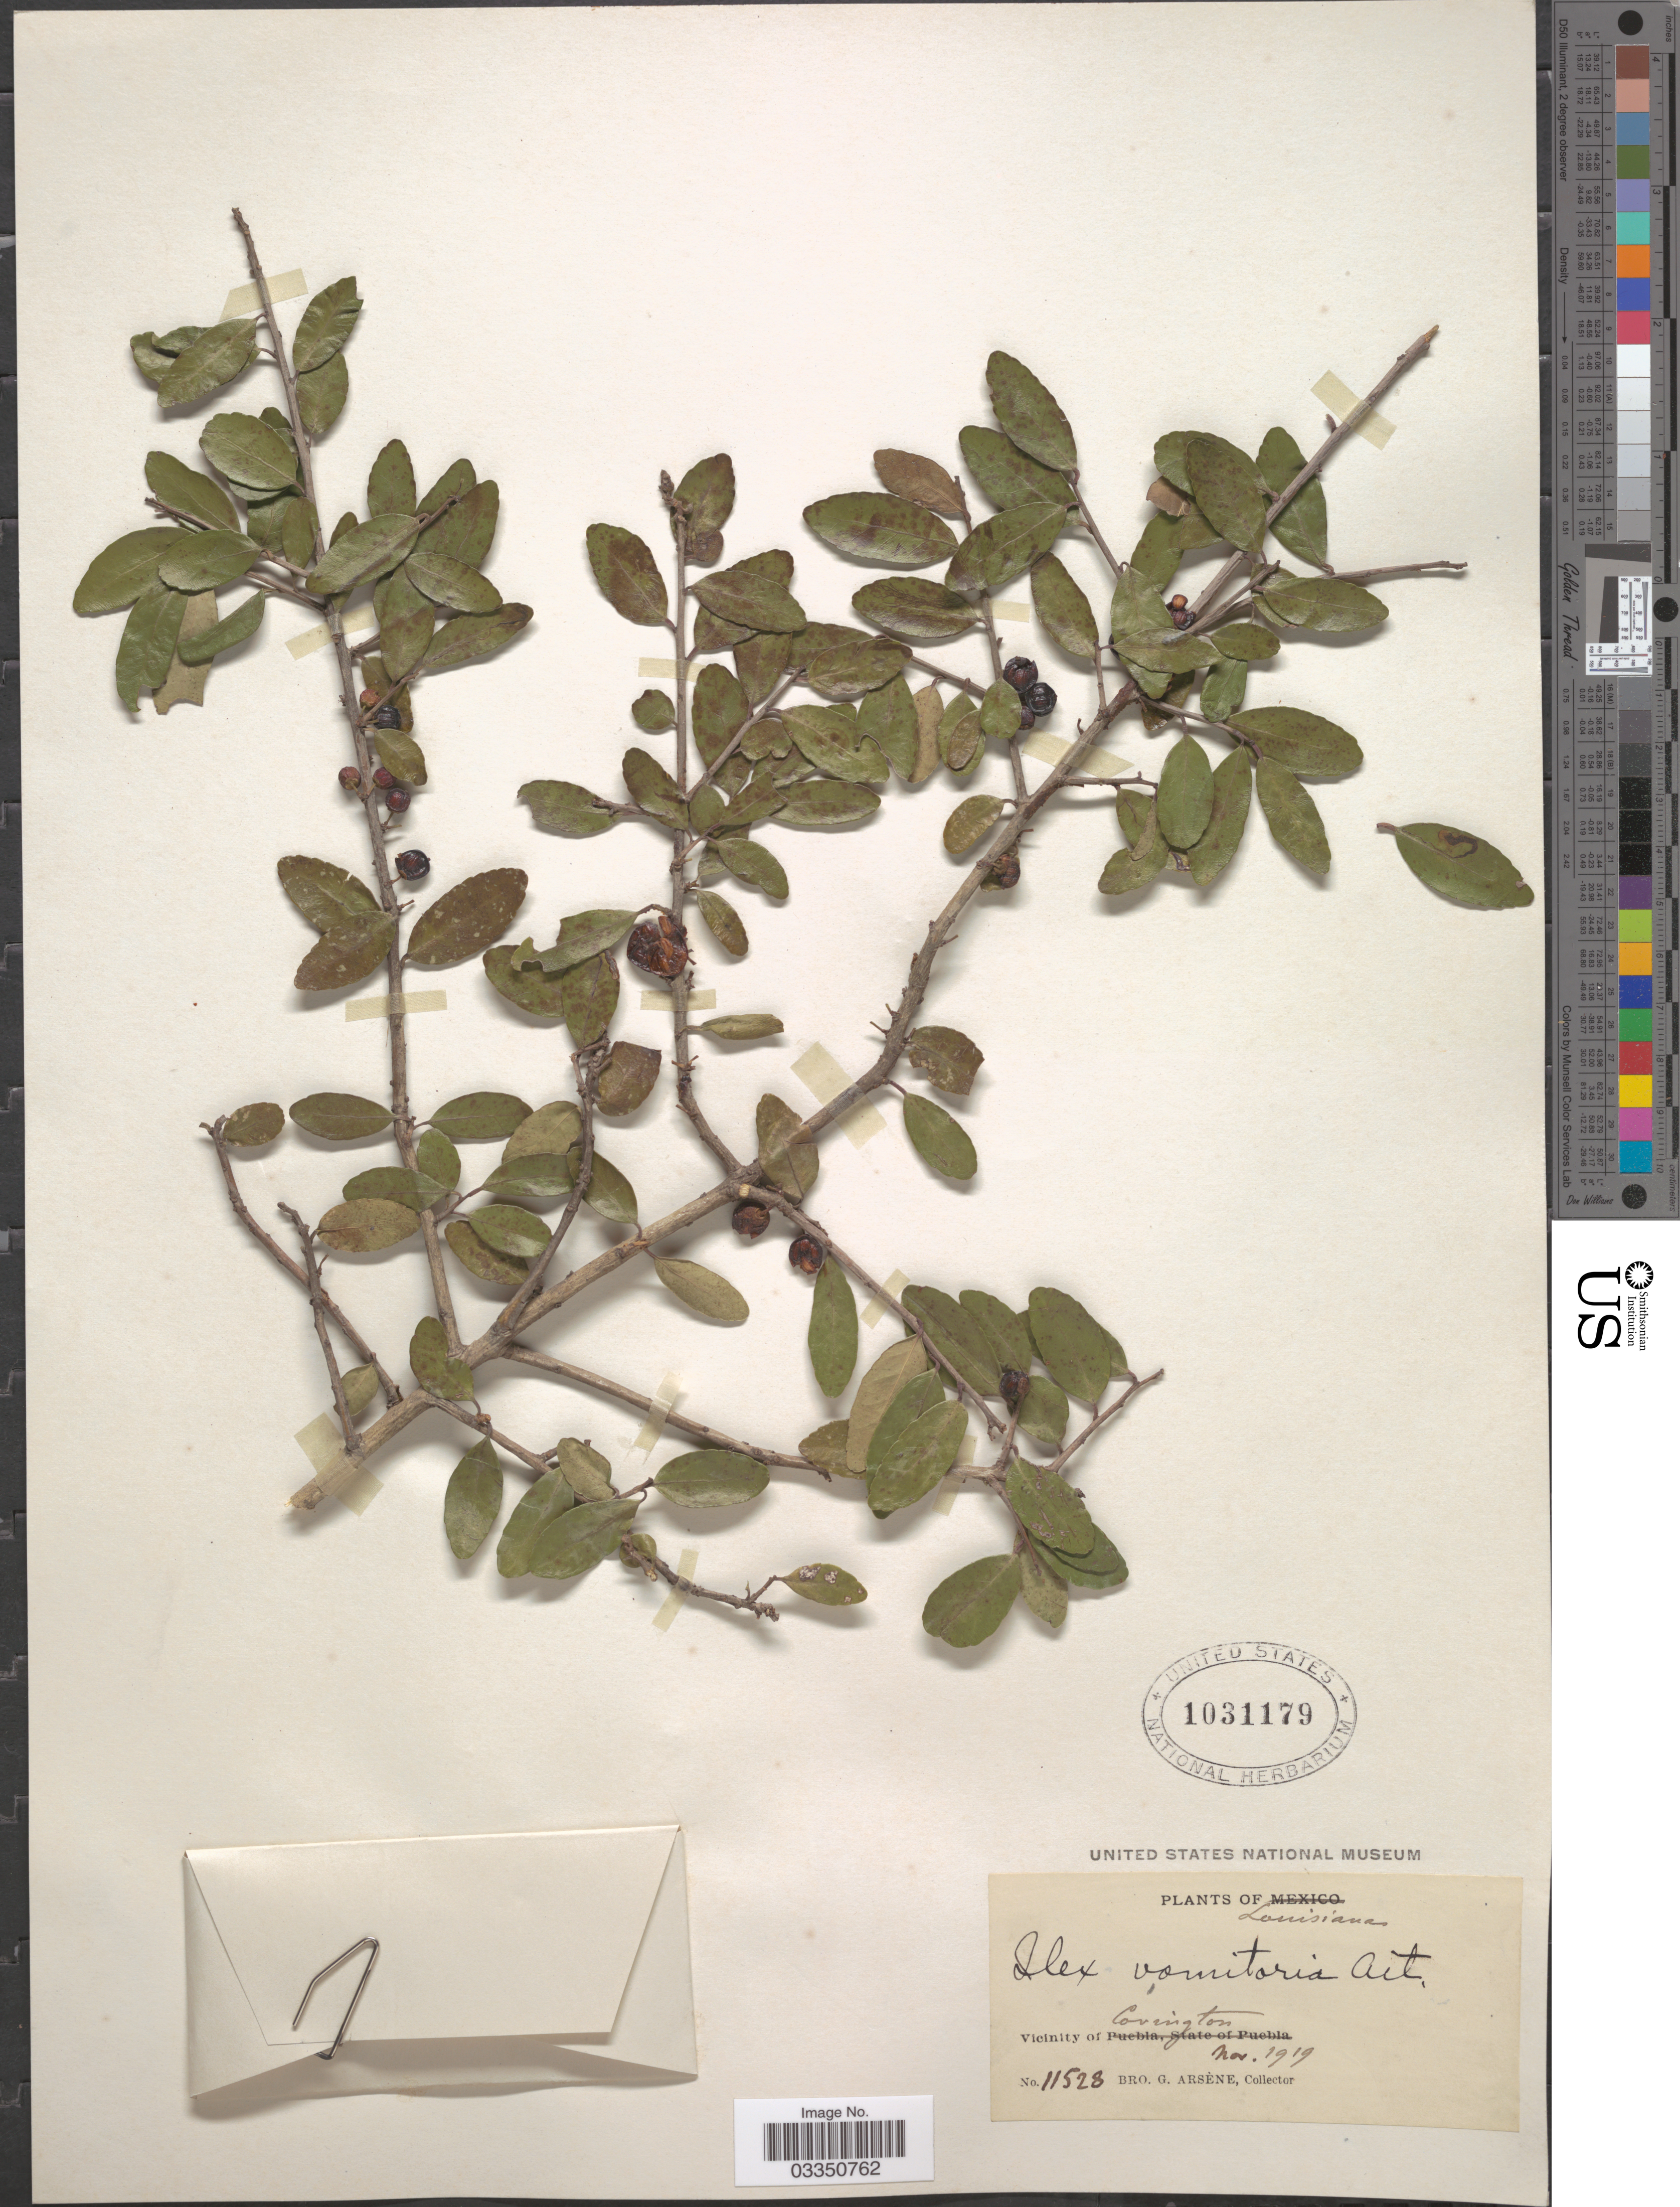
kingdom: Plantae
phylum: Tracheophyta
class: Magnoliopsida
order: Aquifoliales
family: Aquifoliaceae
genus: Ilex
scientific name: Ilex vomitoria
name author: Aiton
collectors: Bro. G. Arsène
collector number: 11528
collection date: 1919-11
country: United States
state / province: Louisiana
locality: Vicinity of Covington.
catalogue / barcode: US 1031179